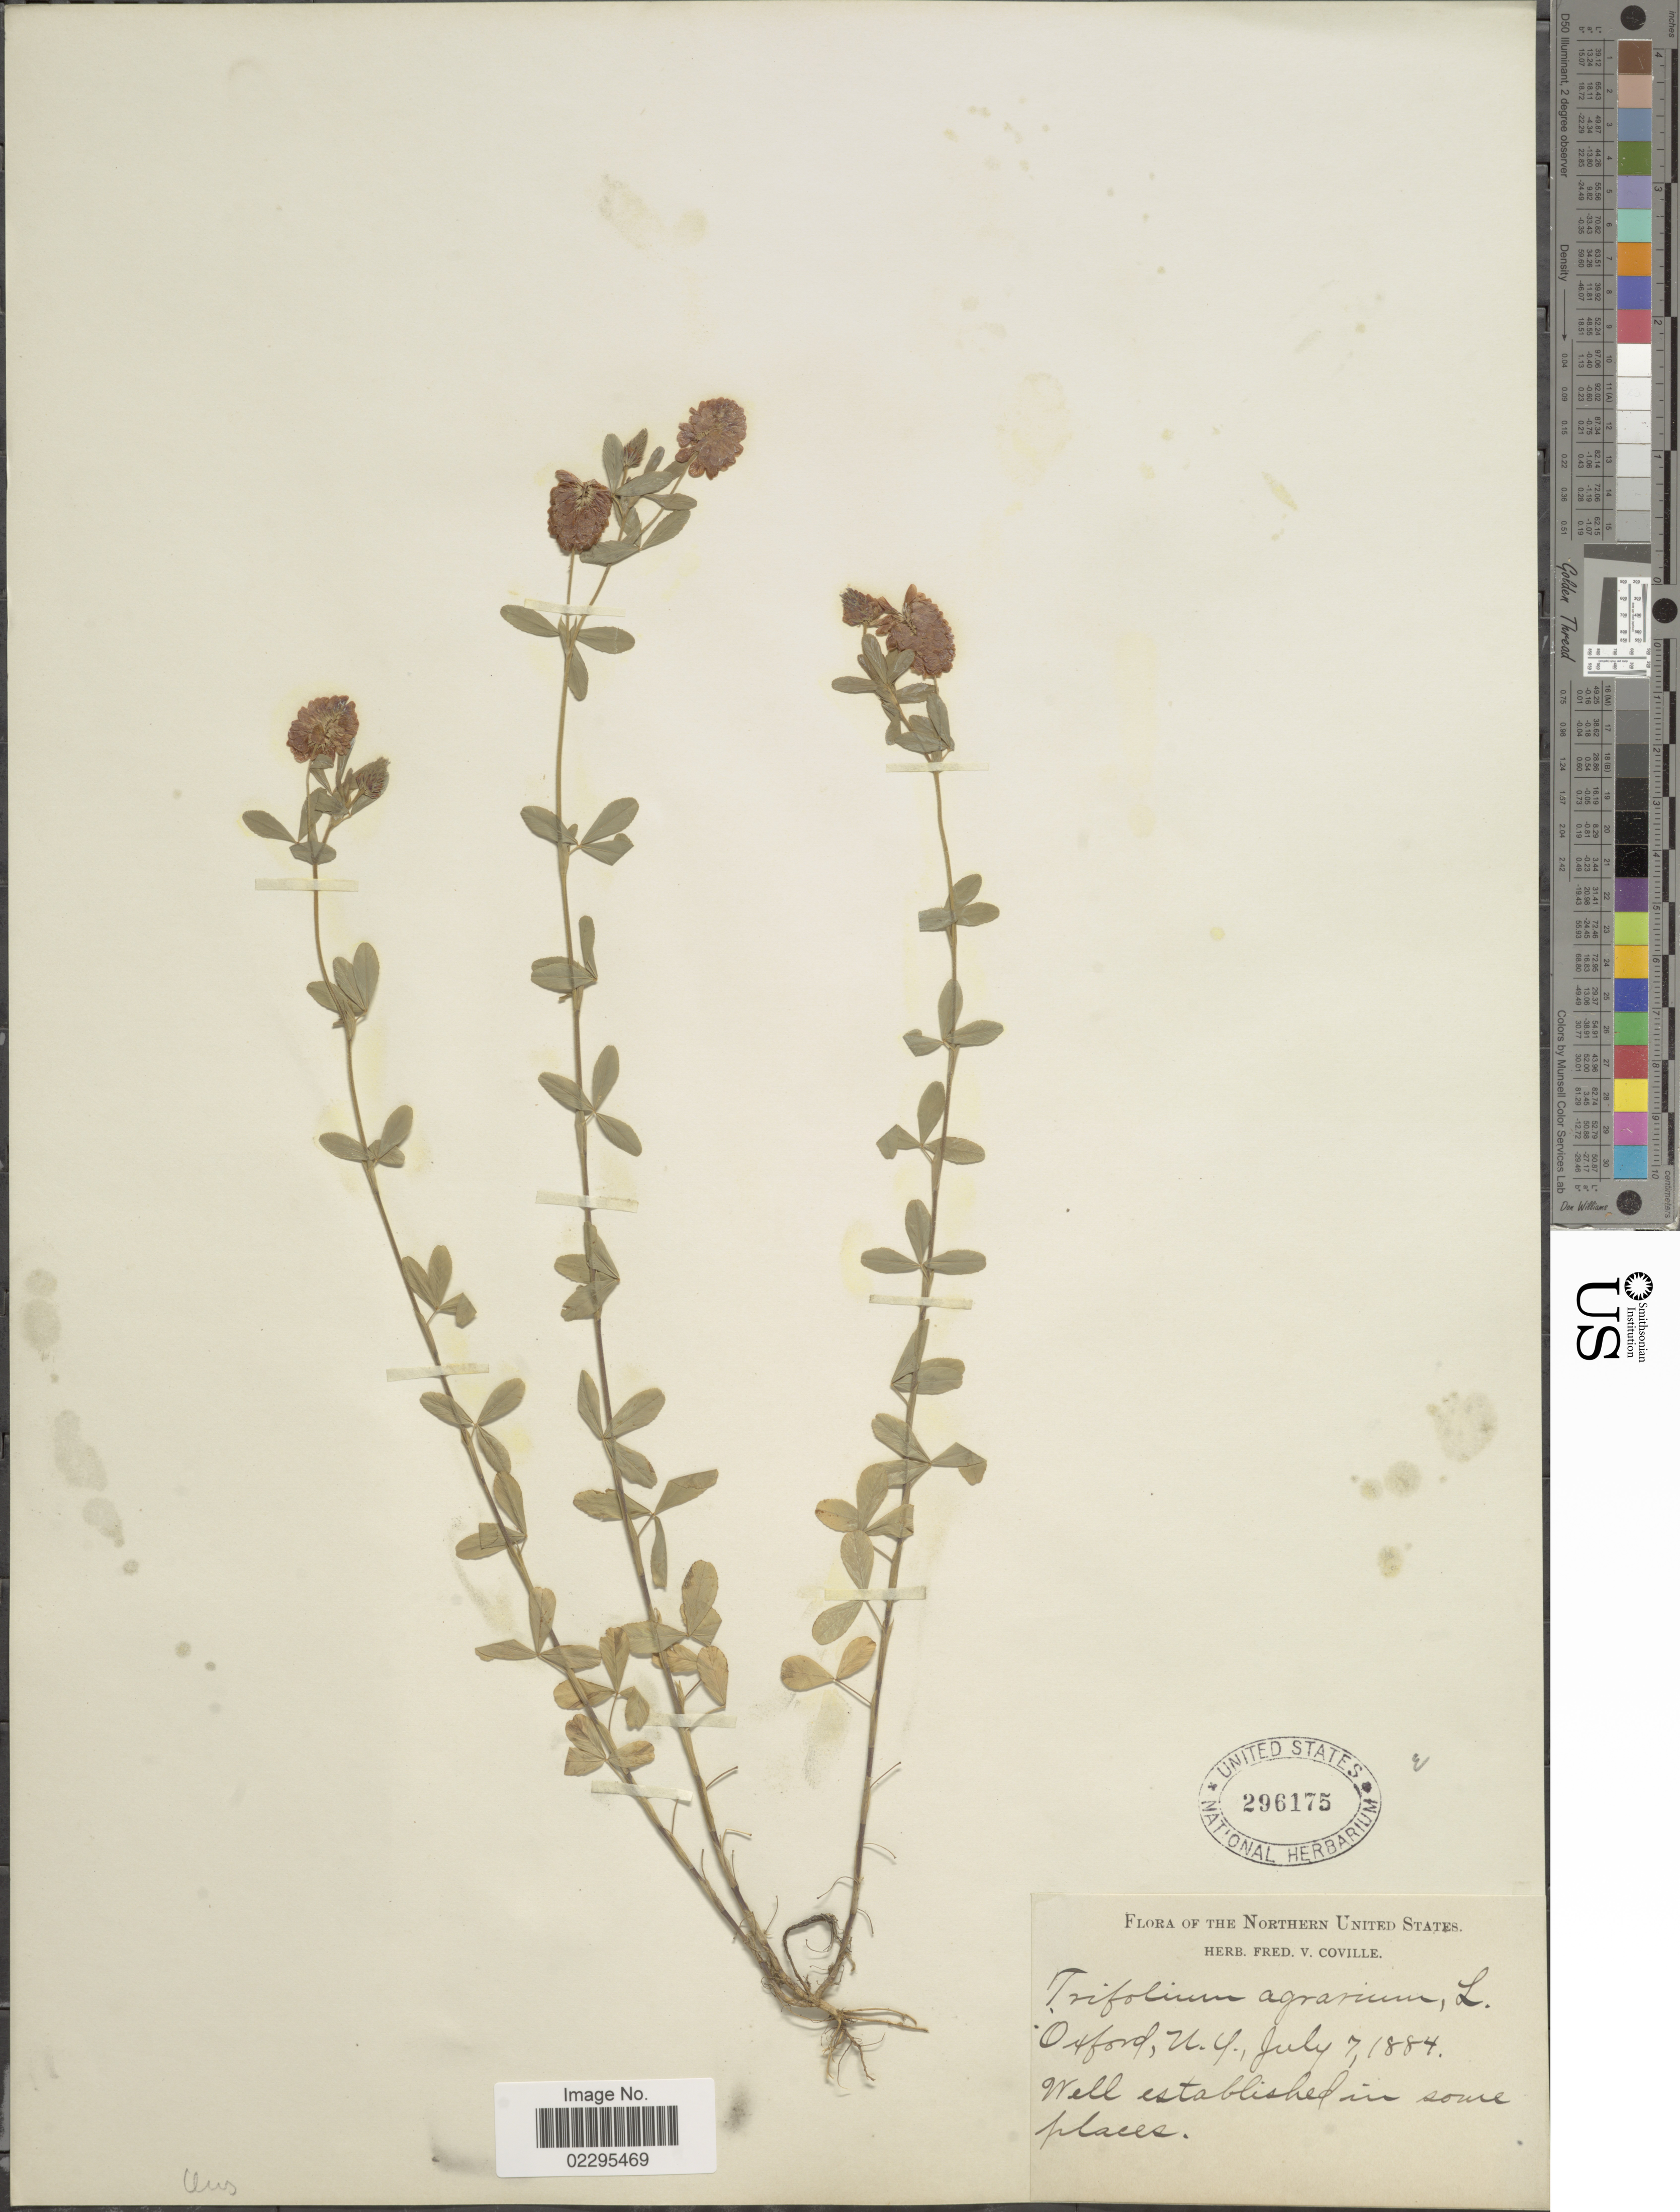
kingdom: Plantae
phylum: Tracheophyta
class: Magnoliopsida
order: Fabales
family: Fabaceae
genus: Trifolium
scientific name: Trifolium agrarium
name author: L.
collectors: ex herb. Fred. V. Coville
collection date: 1884-07-07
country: United States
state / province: New York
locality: Oxford. Northern United States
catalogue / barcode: US 296175